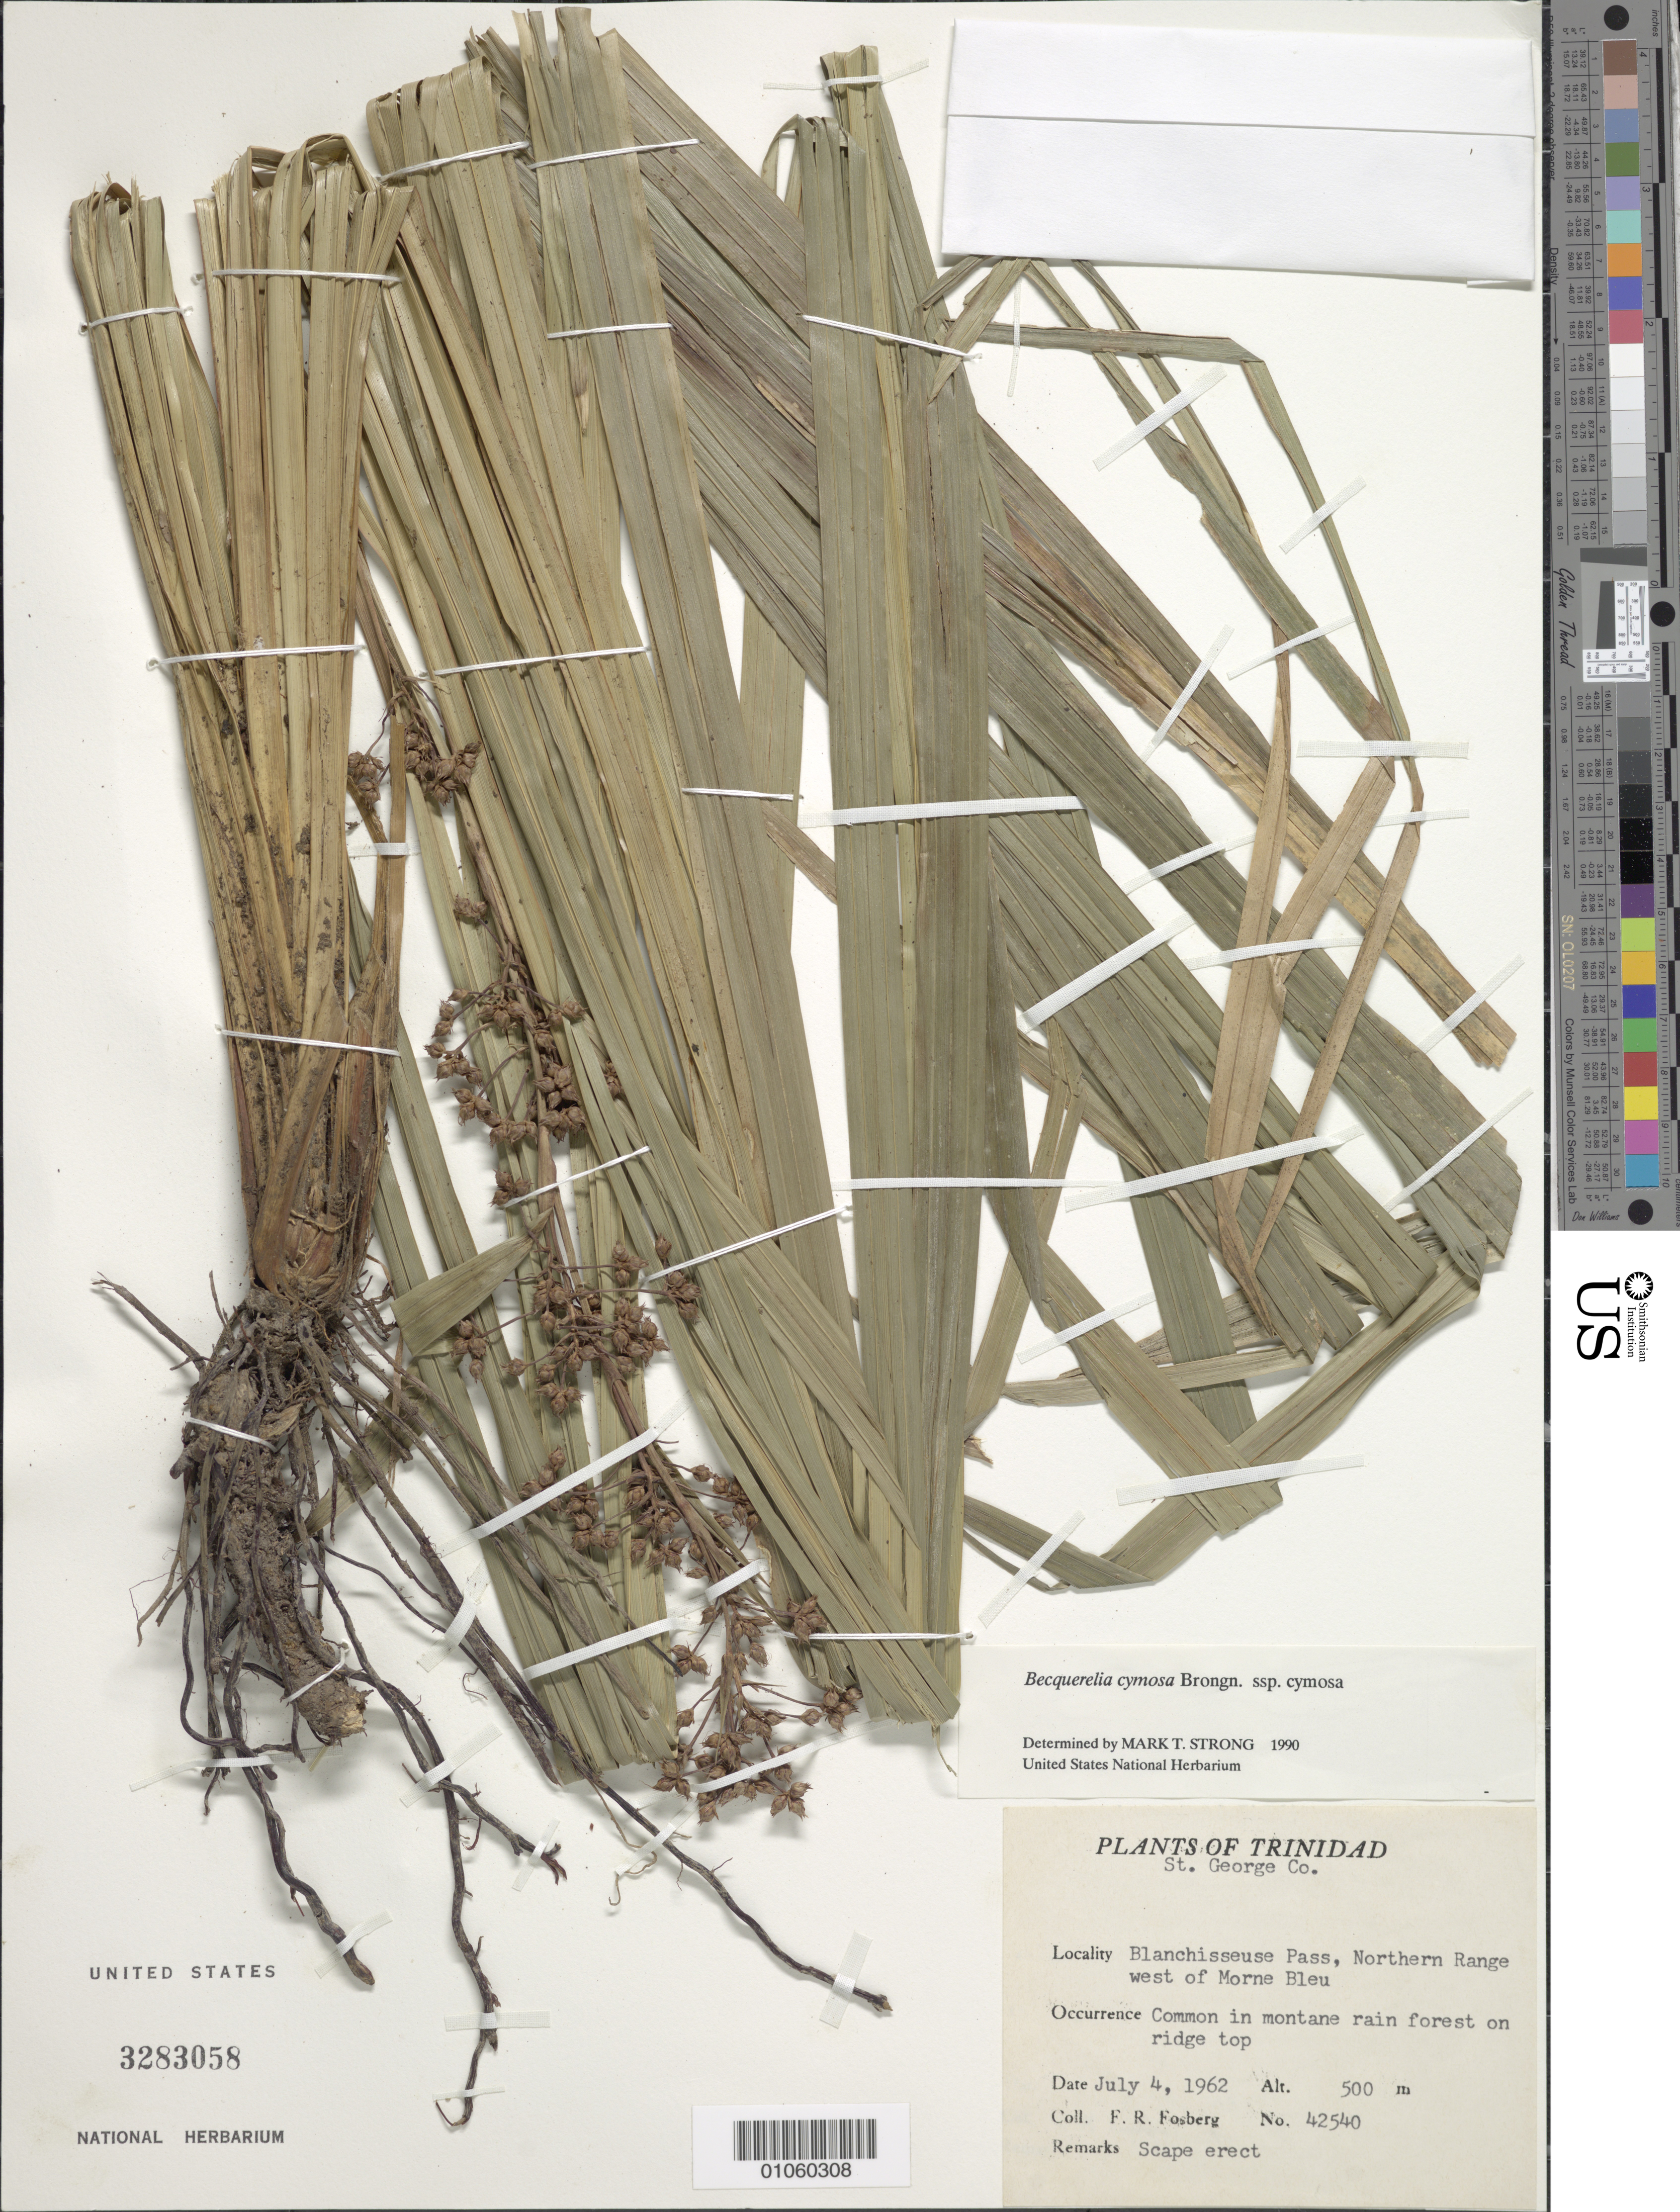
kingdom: Plantae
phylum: Tracheophyta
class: Liliopsida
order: Poales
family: Cyperaceae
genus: Becquerelia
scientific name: Becquerelia cymosa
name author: Brongn.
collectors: F. R. Fosberg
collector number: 42540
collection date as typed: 04 Jul 1962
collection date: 1962-07-04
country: Trinidad and Tobago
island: Trinidad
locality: Blanchisseuse Pass, Northern Range W of Morne Bleu. St. George Co.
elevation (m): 500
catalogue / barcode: US 3283058